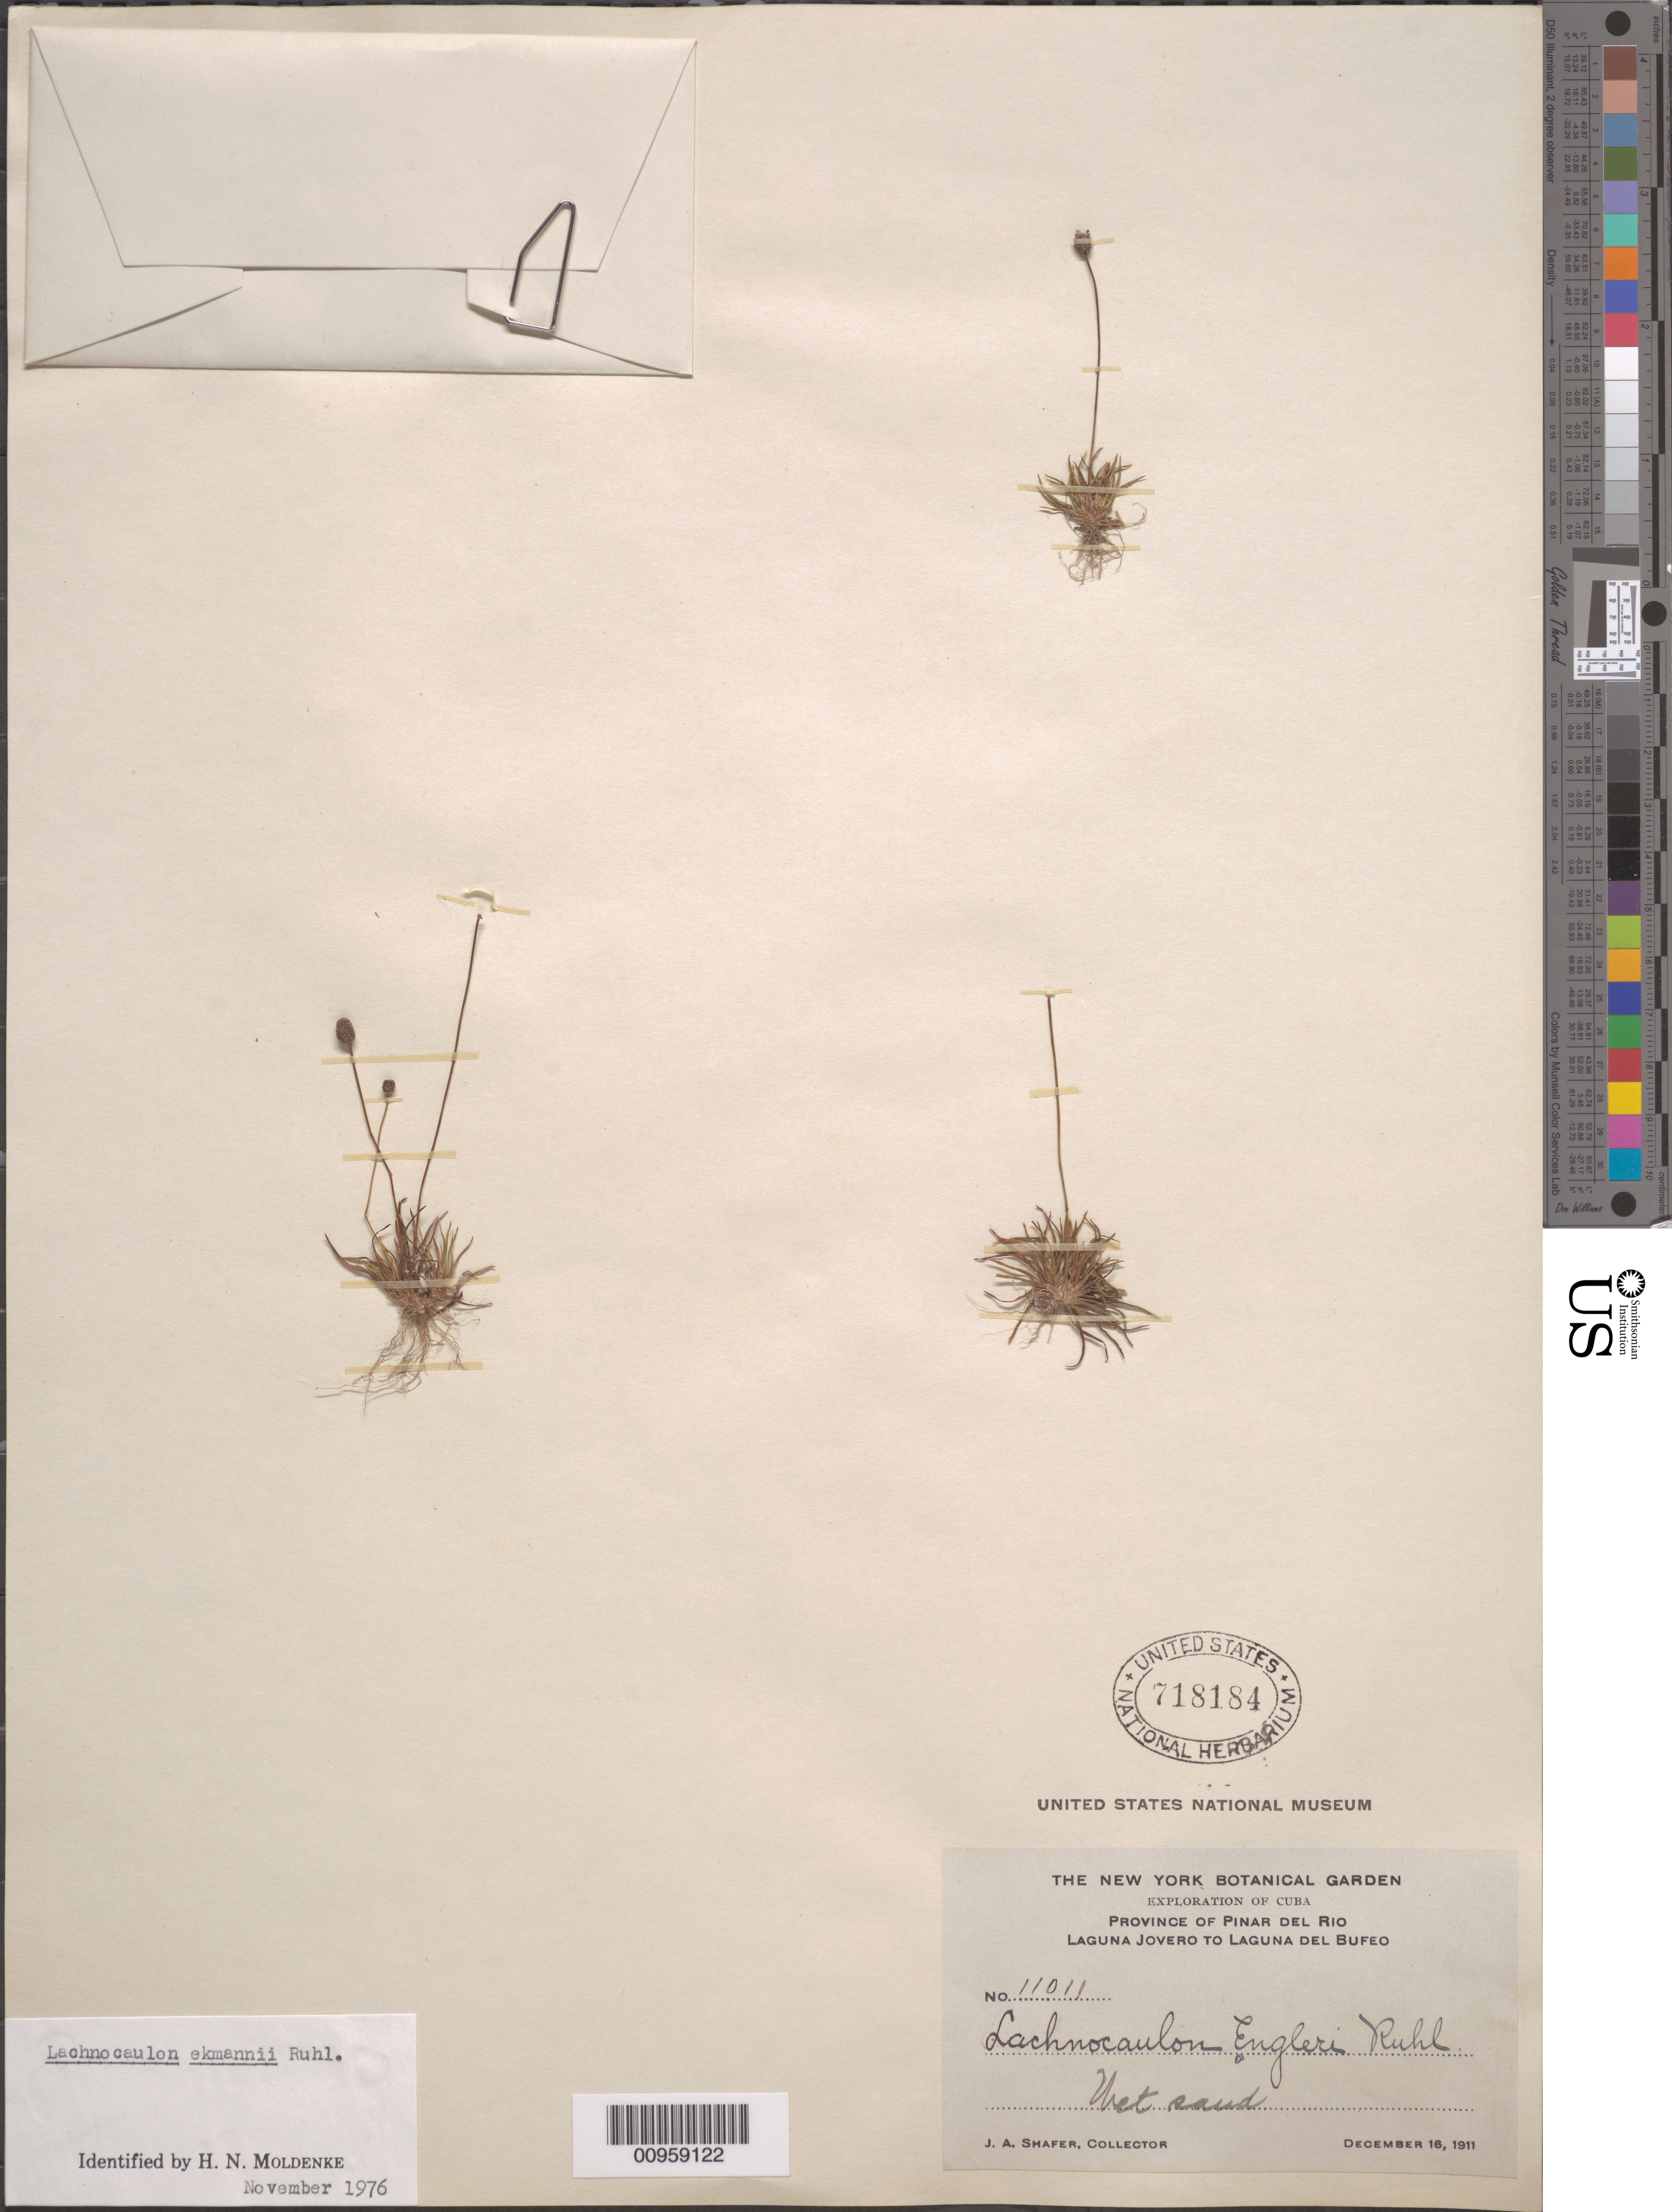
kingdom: Plantae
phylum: Tracheophyta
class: Liliopsida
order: Poales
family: Eriocaulaceae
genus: Lachnocaulon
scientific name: Lachnocaulon ekmanii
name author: Ruhland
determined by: Moldenke, H. N.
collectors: J. A. Shafer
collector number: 11011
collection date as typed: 16 Dec 1911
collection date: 1911-12-16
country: Cuba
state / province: Pinar del Rio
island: Cuba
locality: Laguna Jovero to Laguna del Bufeo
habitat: Wet sand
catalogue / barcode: US 718184